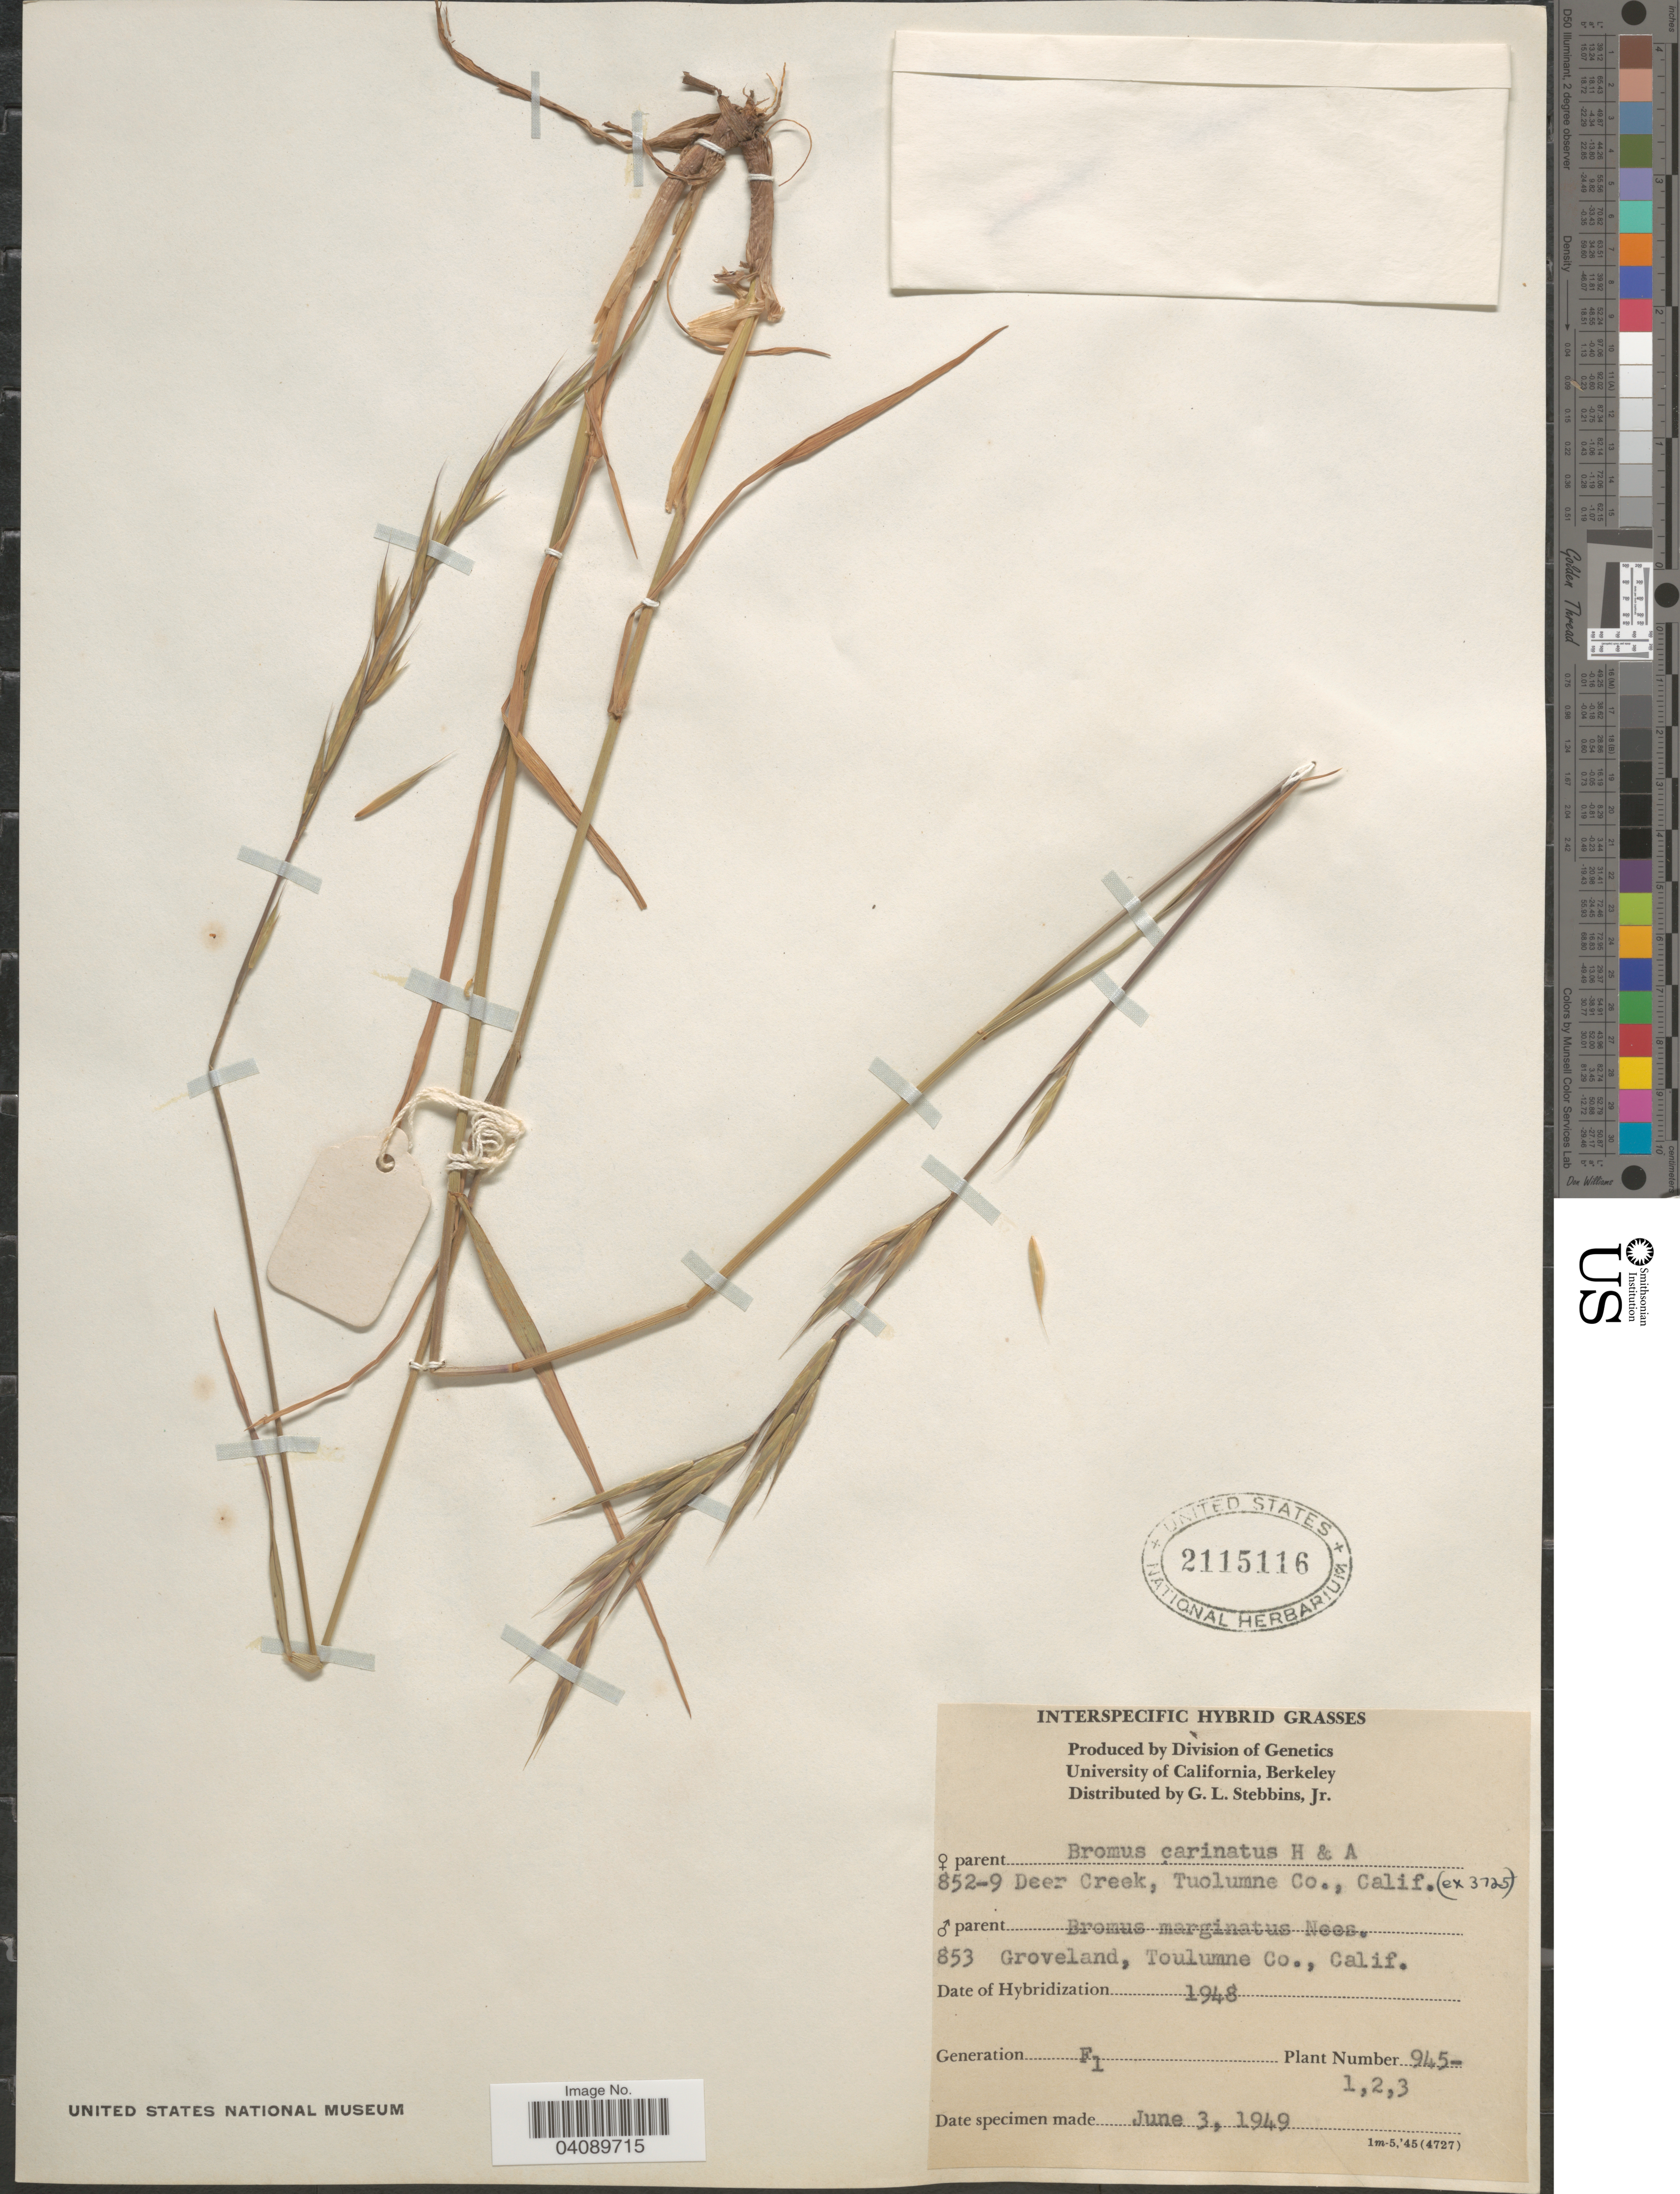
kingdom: Plantae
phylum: Tracheophyta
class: Liliopsida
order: Poales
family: Poaceae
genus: Bromus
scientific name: Bromus carinatus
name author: Hook. & Arn.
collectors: G. L. Stebbins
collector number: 945-1,2,3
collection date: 1949-06-03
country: United States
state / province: California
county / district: Alameda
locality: University of California, Berkeley.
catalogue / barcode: US 2115116